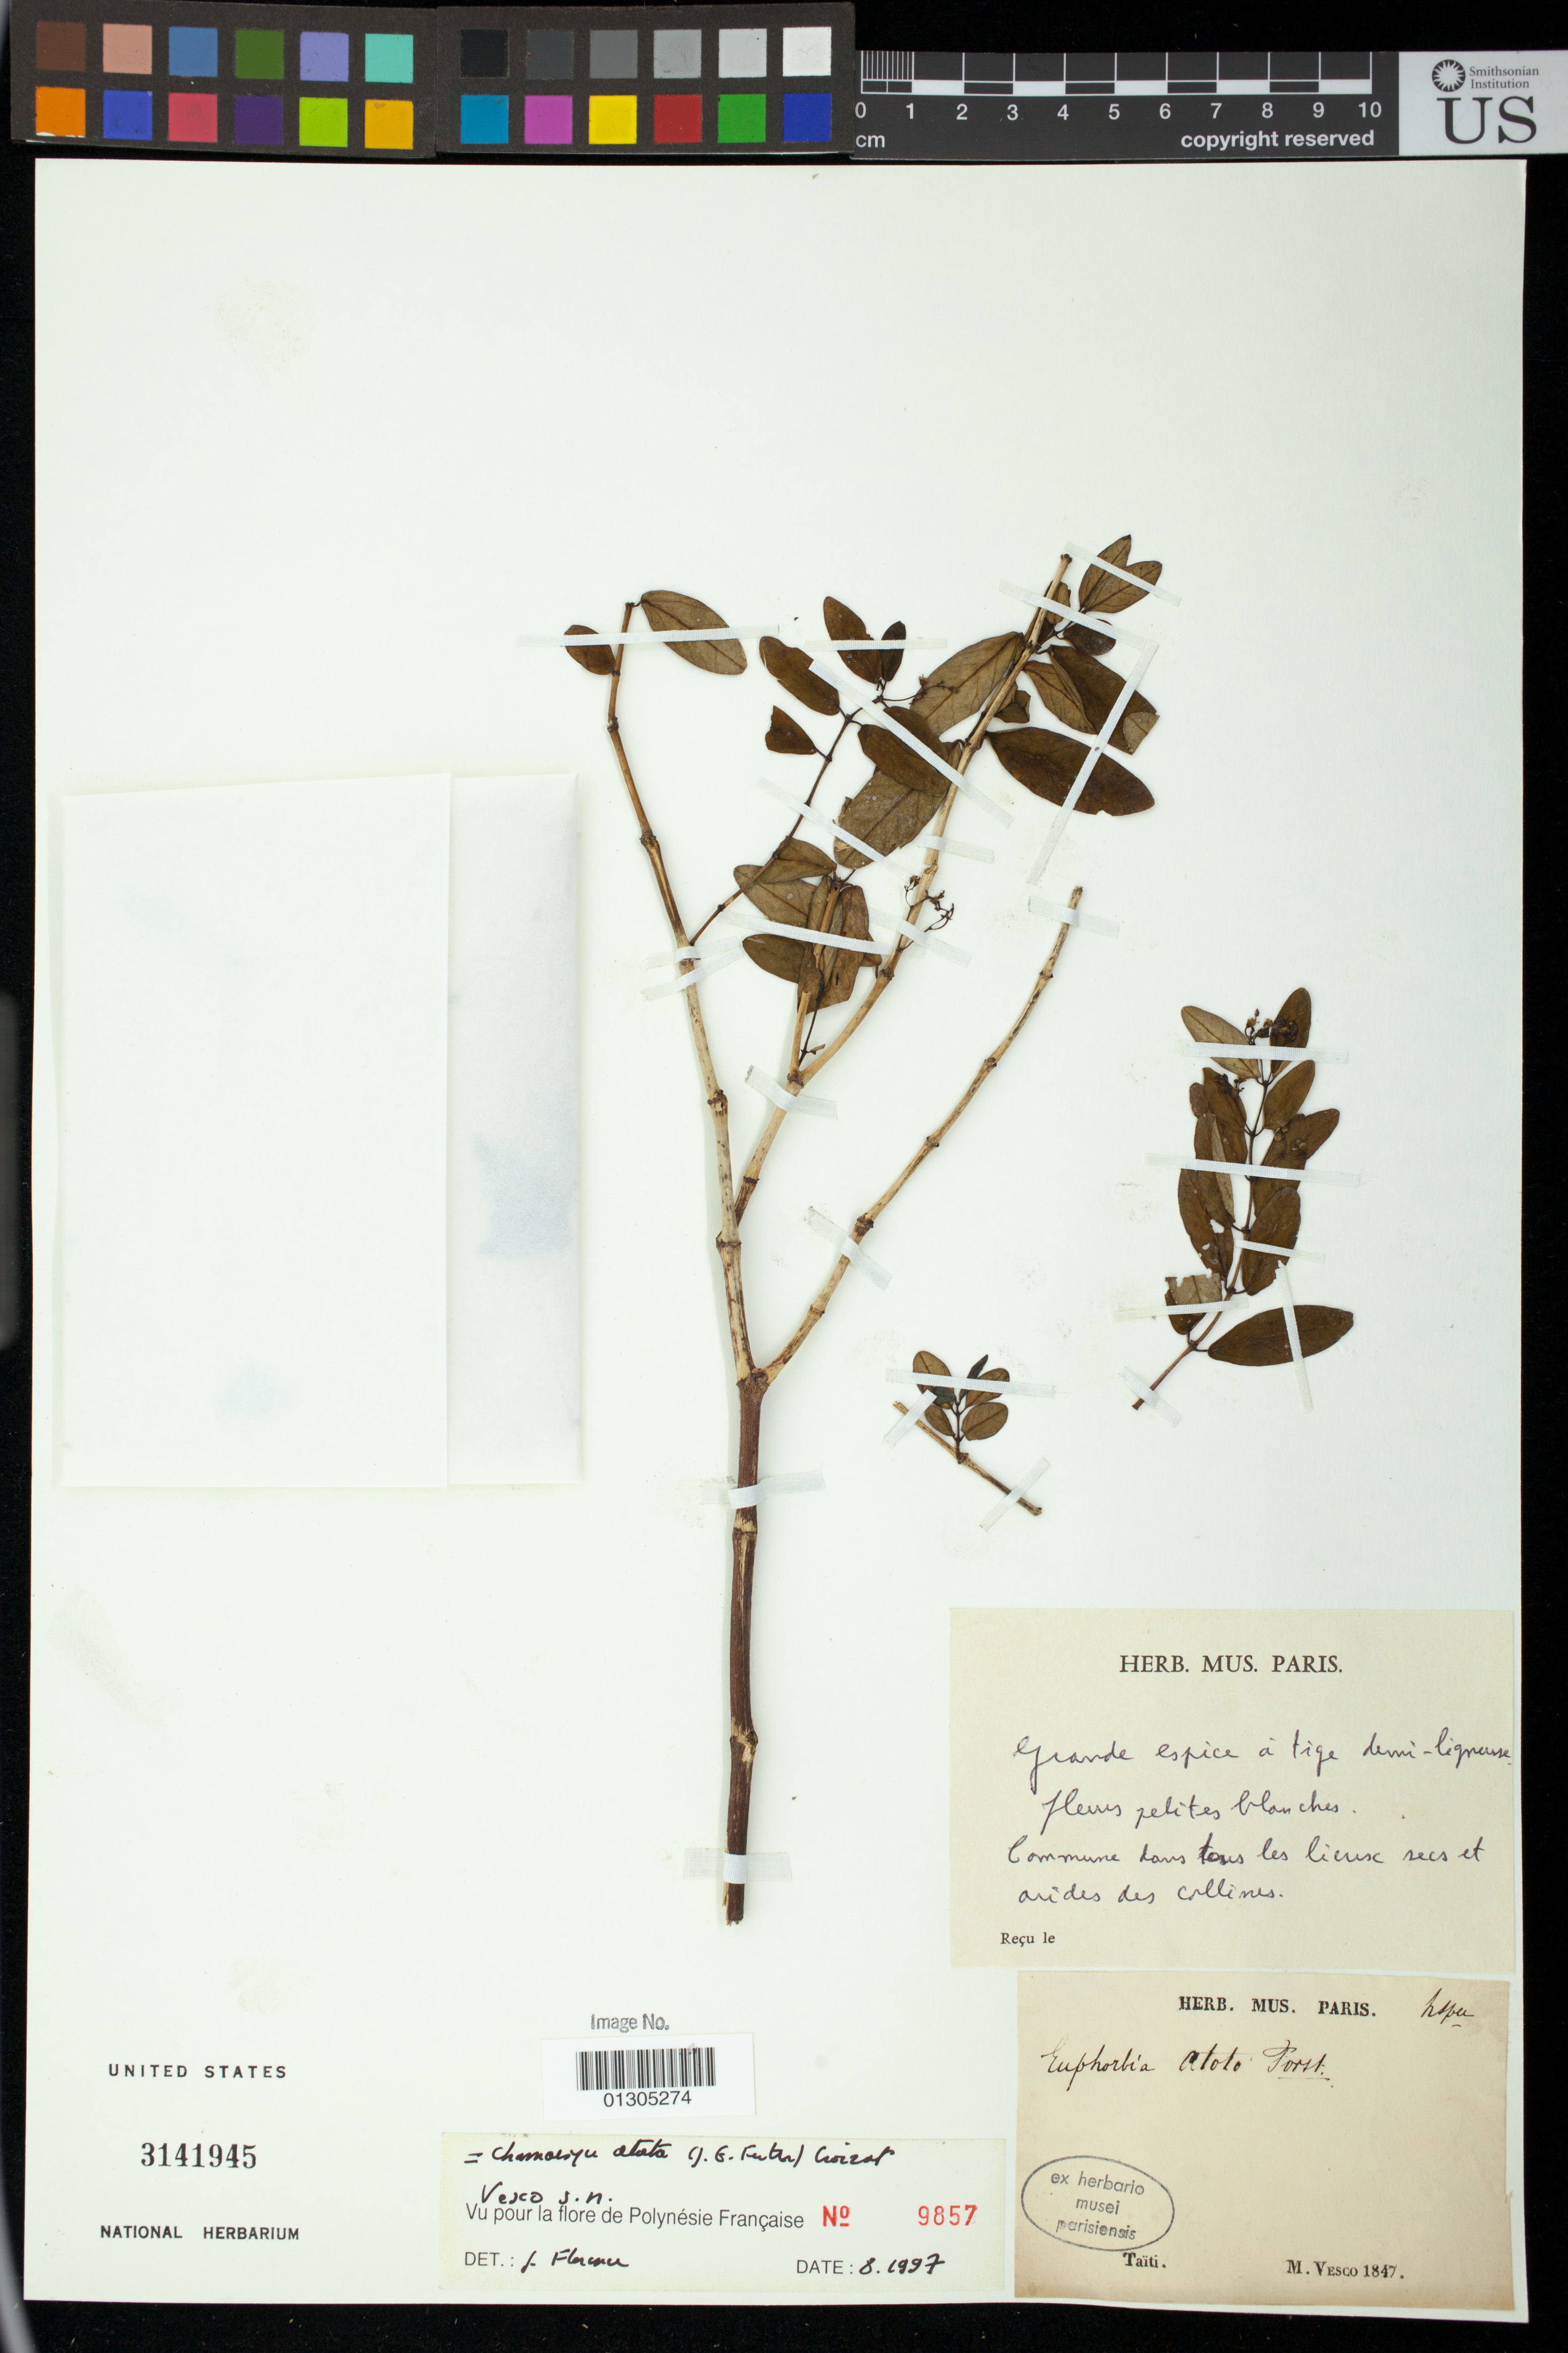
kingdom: Plantae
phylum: Tracheophyta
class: Magnoliopsida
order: Malpighiales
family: Euphorbiaceae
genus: Euphorbia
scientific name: Euphorbia atoto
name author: G. Forst.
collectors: J. Vesco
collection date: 1847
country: French Polynesia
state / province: Îles du Vent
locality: Taiti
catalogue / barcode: US 3141945